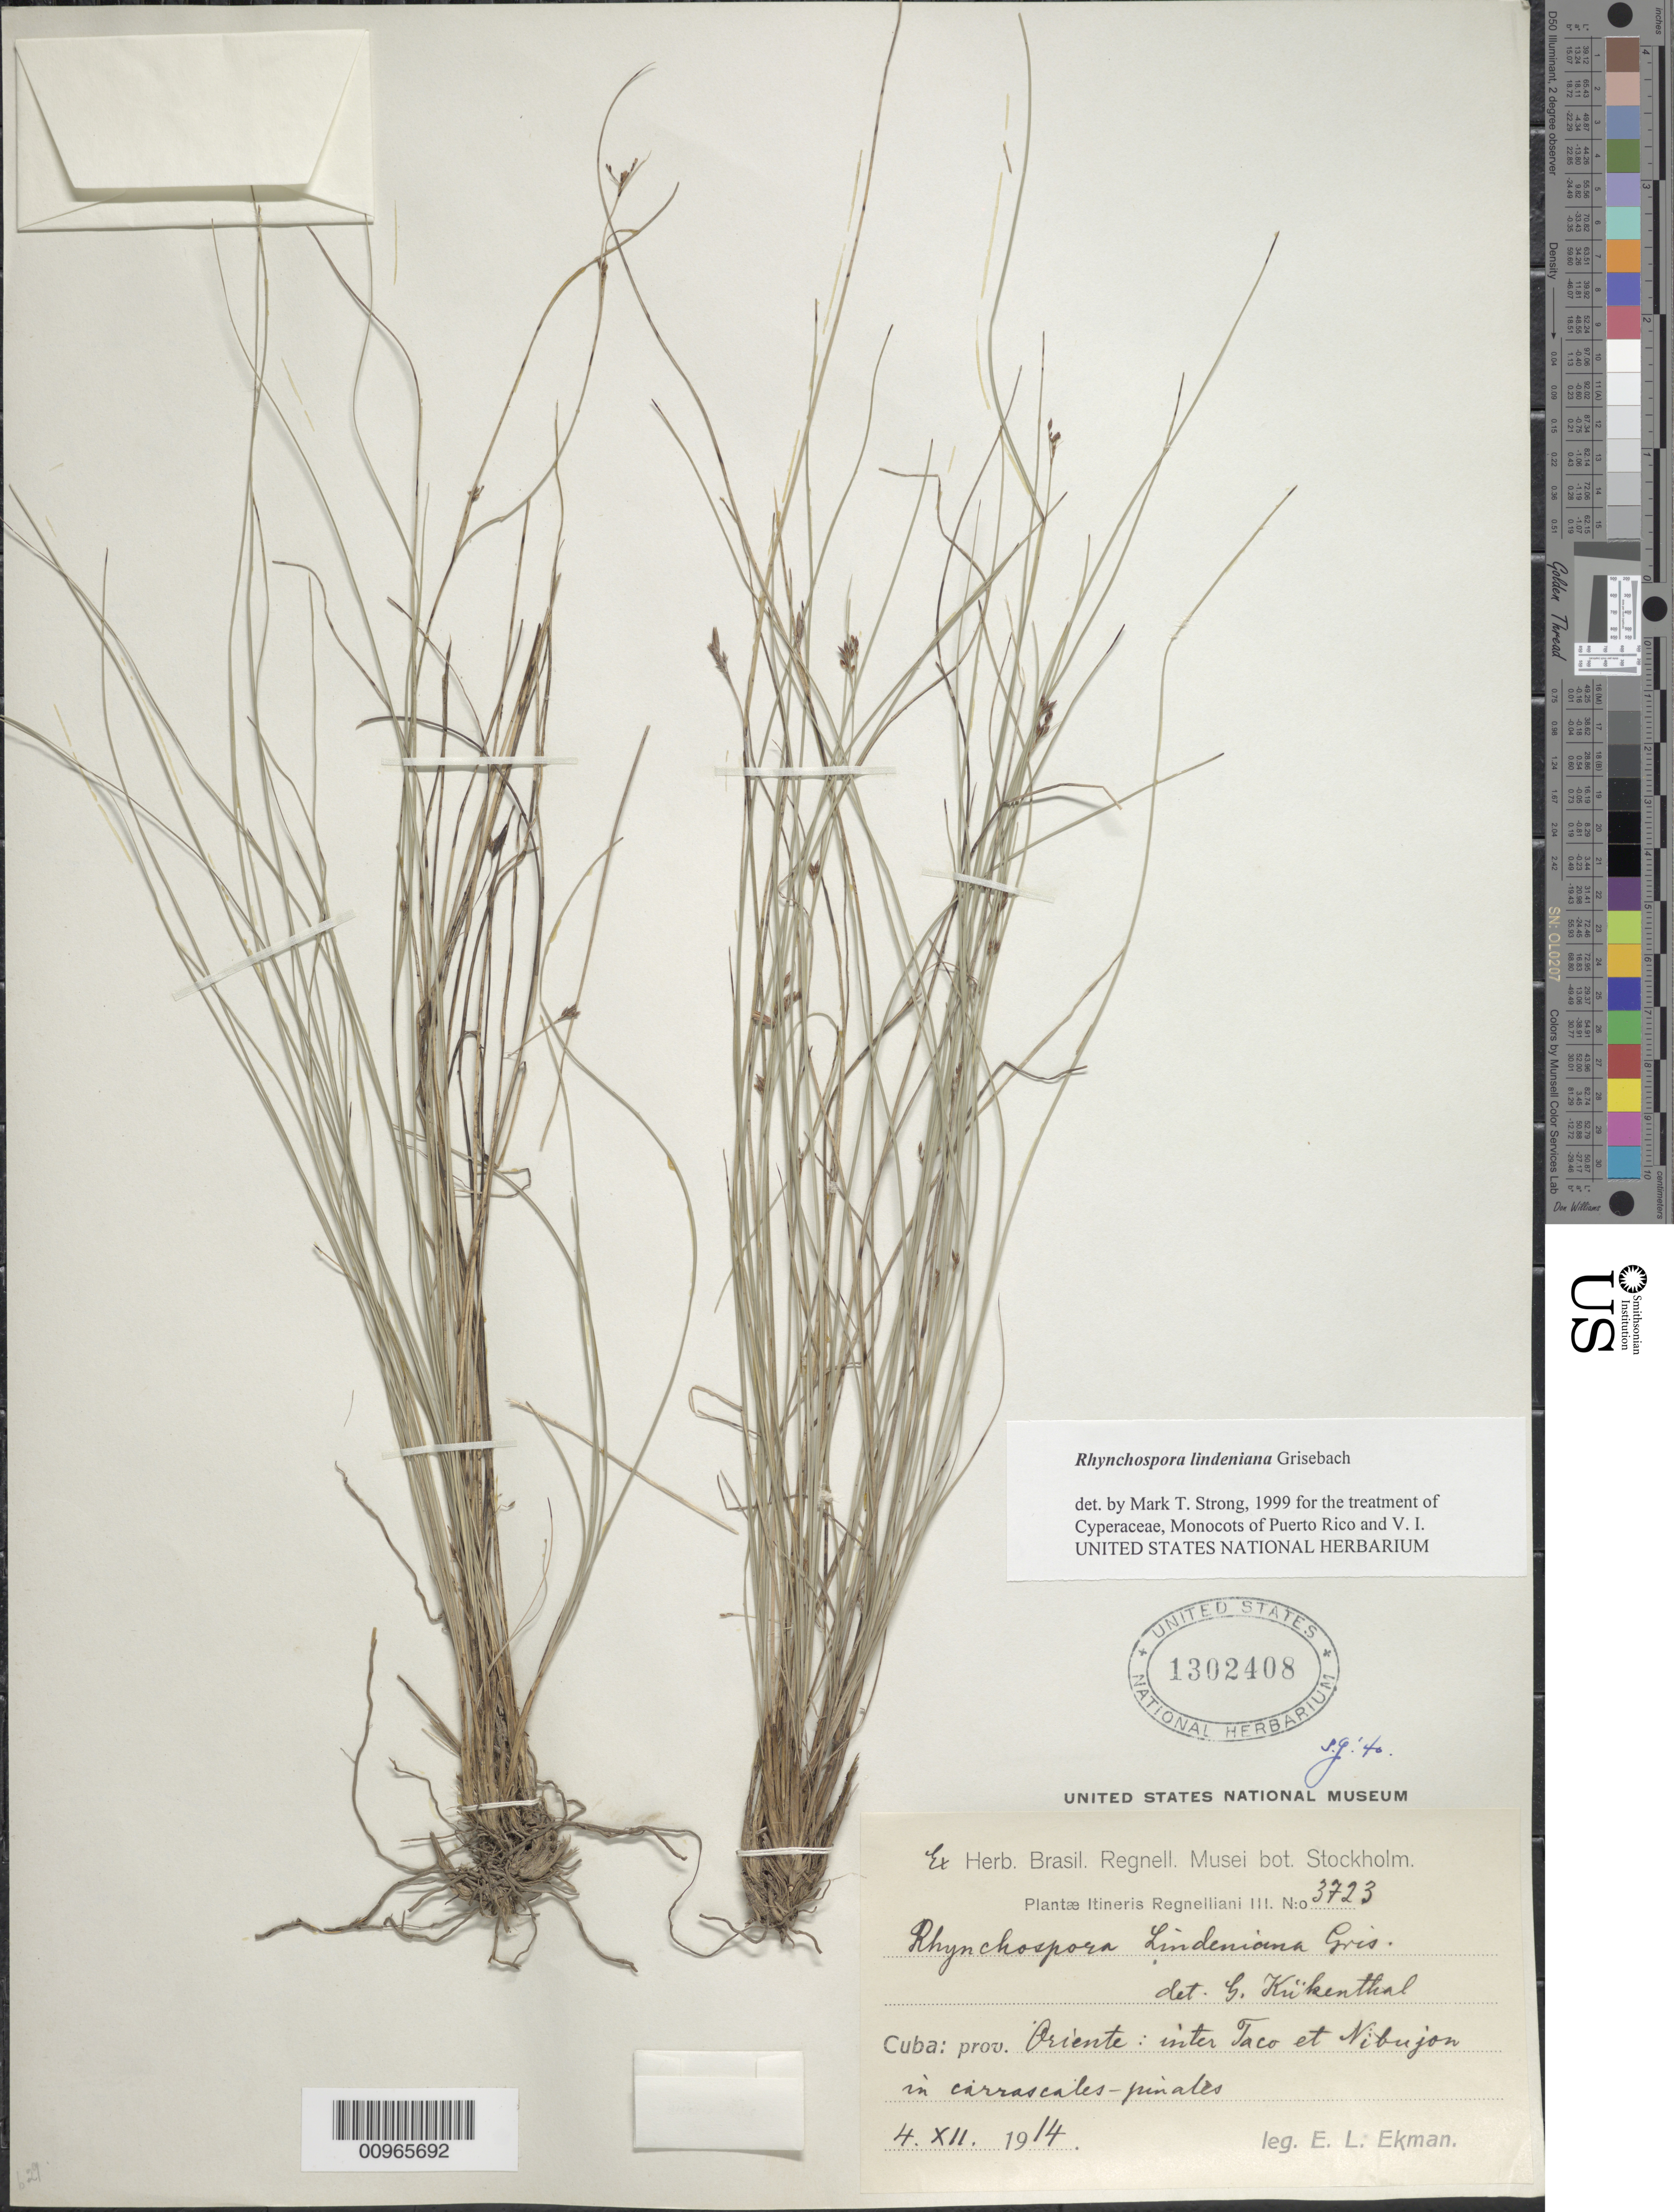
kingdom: Plantae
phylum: Tracheophyta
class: Liliopsida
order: Poales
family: Cyperaceae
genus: Rhynchospora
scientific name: Rhynchospora lindeniana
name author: Griseb.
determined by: Strong, M. T., (US), Smithsonian Institution - National Museum of Natural History (UNITED STATES)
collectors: E. L. Ekman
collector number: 3723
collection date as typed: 04 Dec 1914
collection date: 1914-12-04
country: Cuba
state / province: Oriente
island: Cuba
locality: Inter Taco et Nibujon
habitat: In "carrascales-pinales"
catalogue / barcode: US 1302408